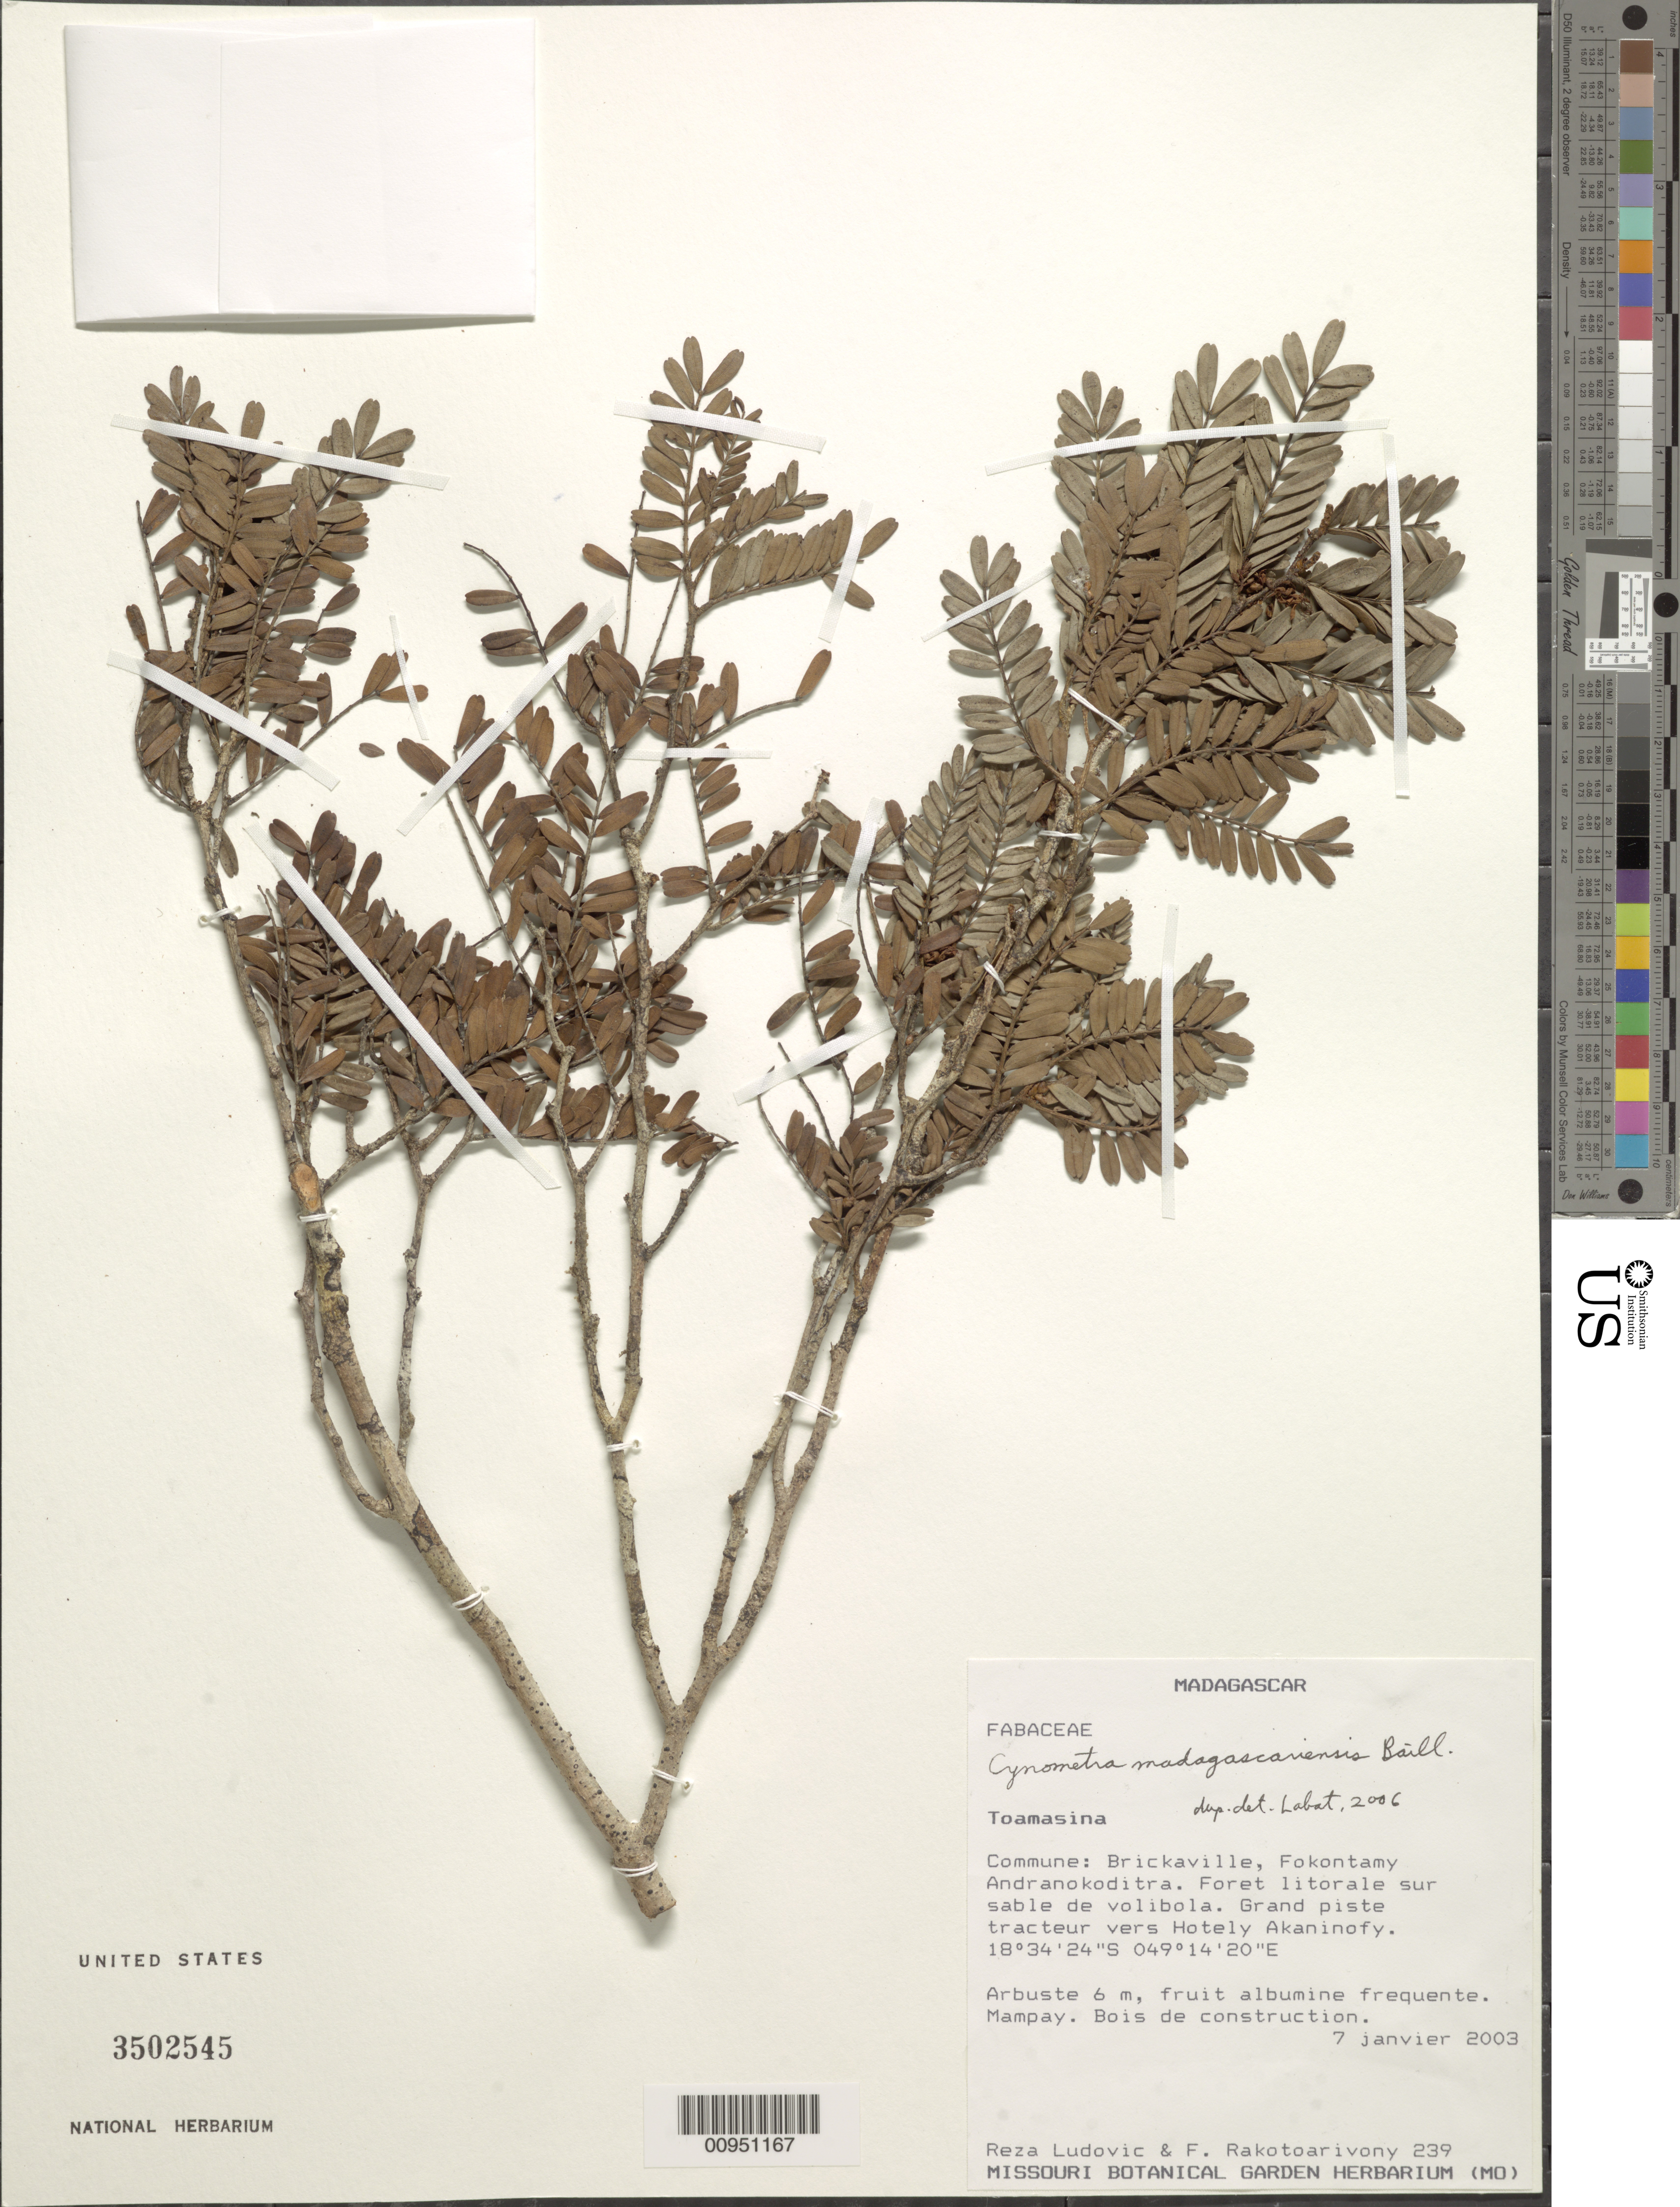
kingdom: Plantae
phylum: Tracheophyta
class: Magnoliopsida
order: Fabales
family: Fabaceae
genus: Cynometra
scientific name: Cynometra madagascariensis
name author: Baill.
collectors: R. Ludovic & F. Rakotoarivony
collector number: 239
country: Madagascar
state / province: Atsinanana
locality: Brickaville, Fokontamy, Andranokoditra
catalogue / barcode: US 3502545